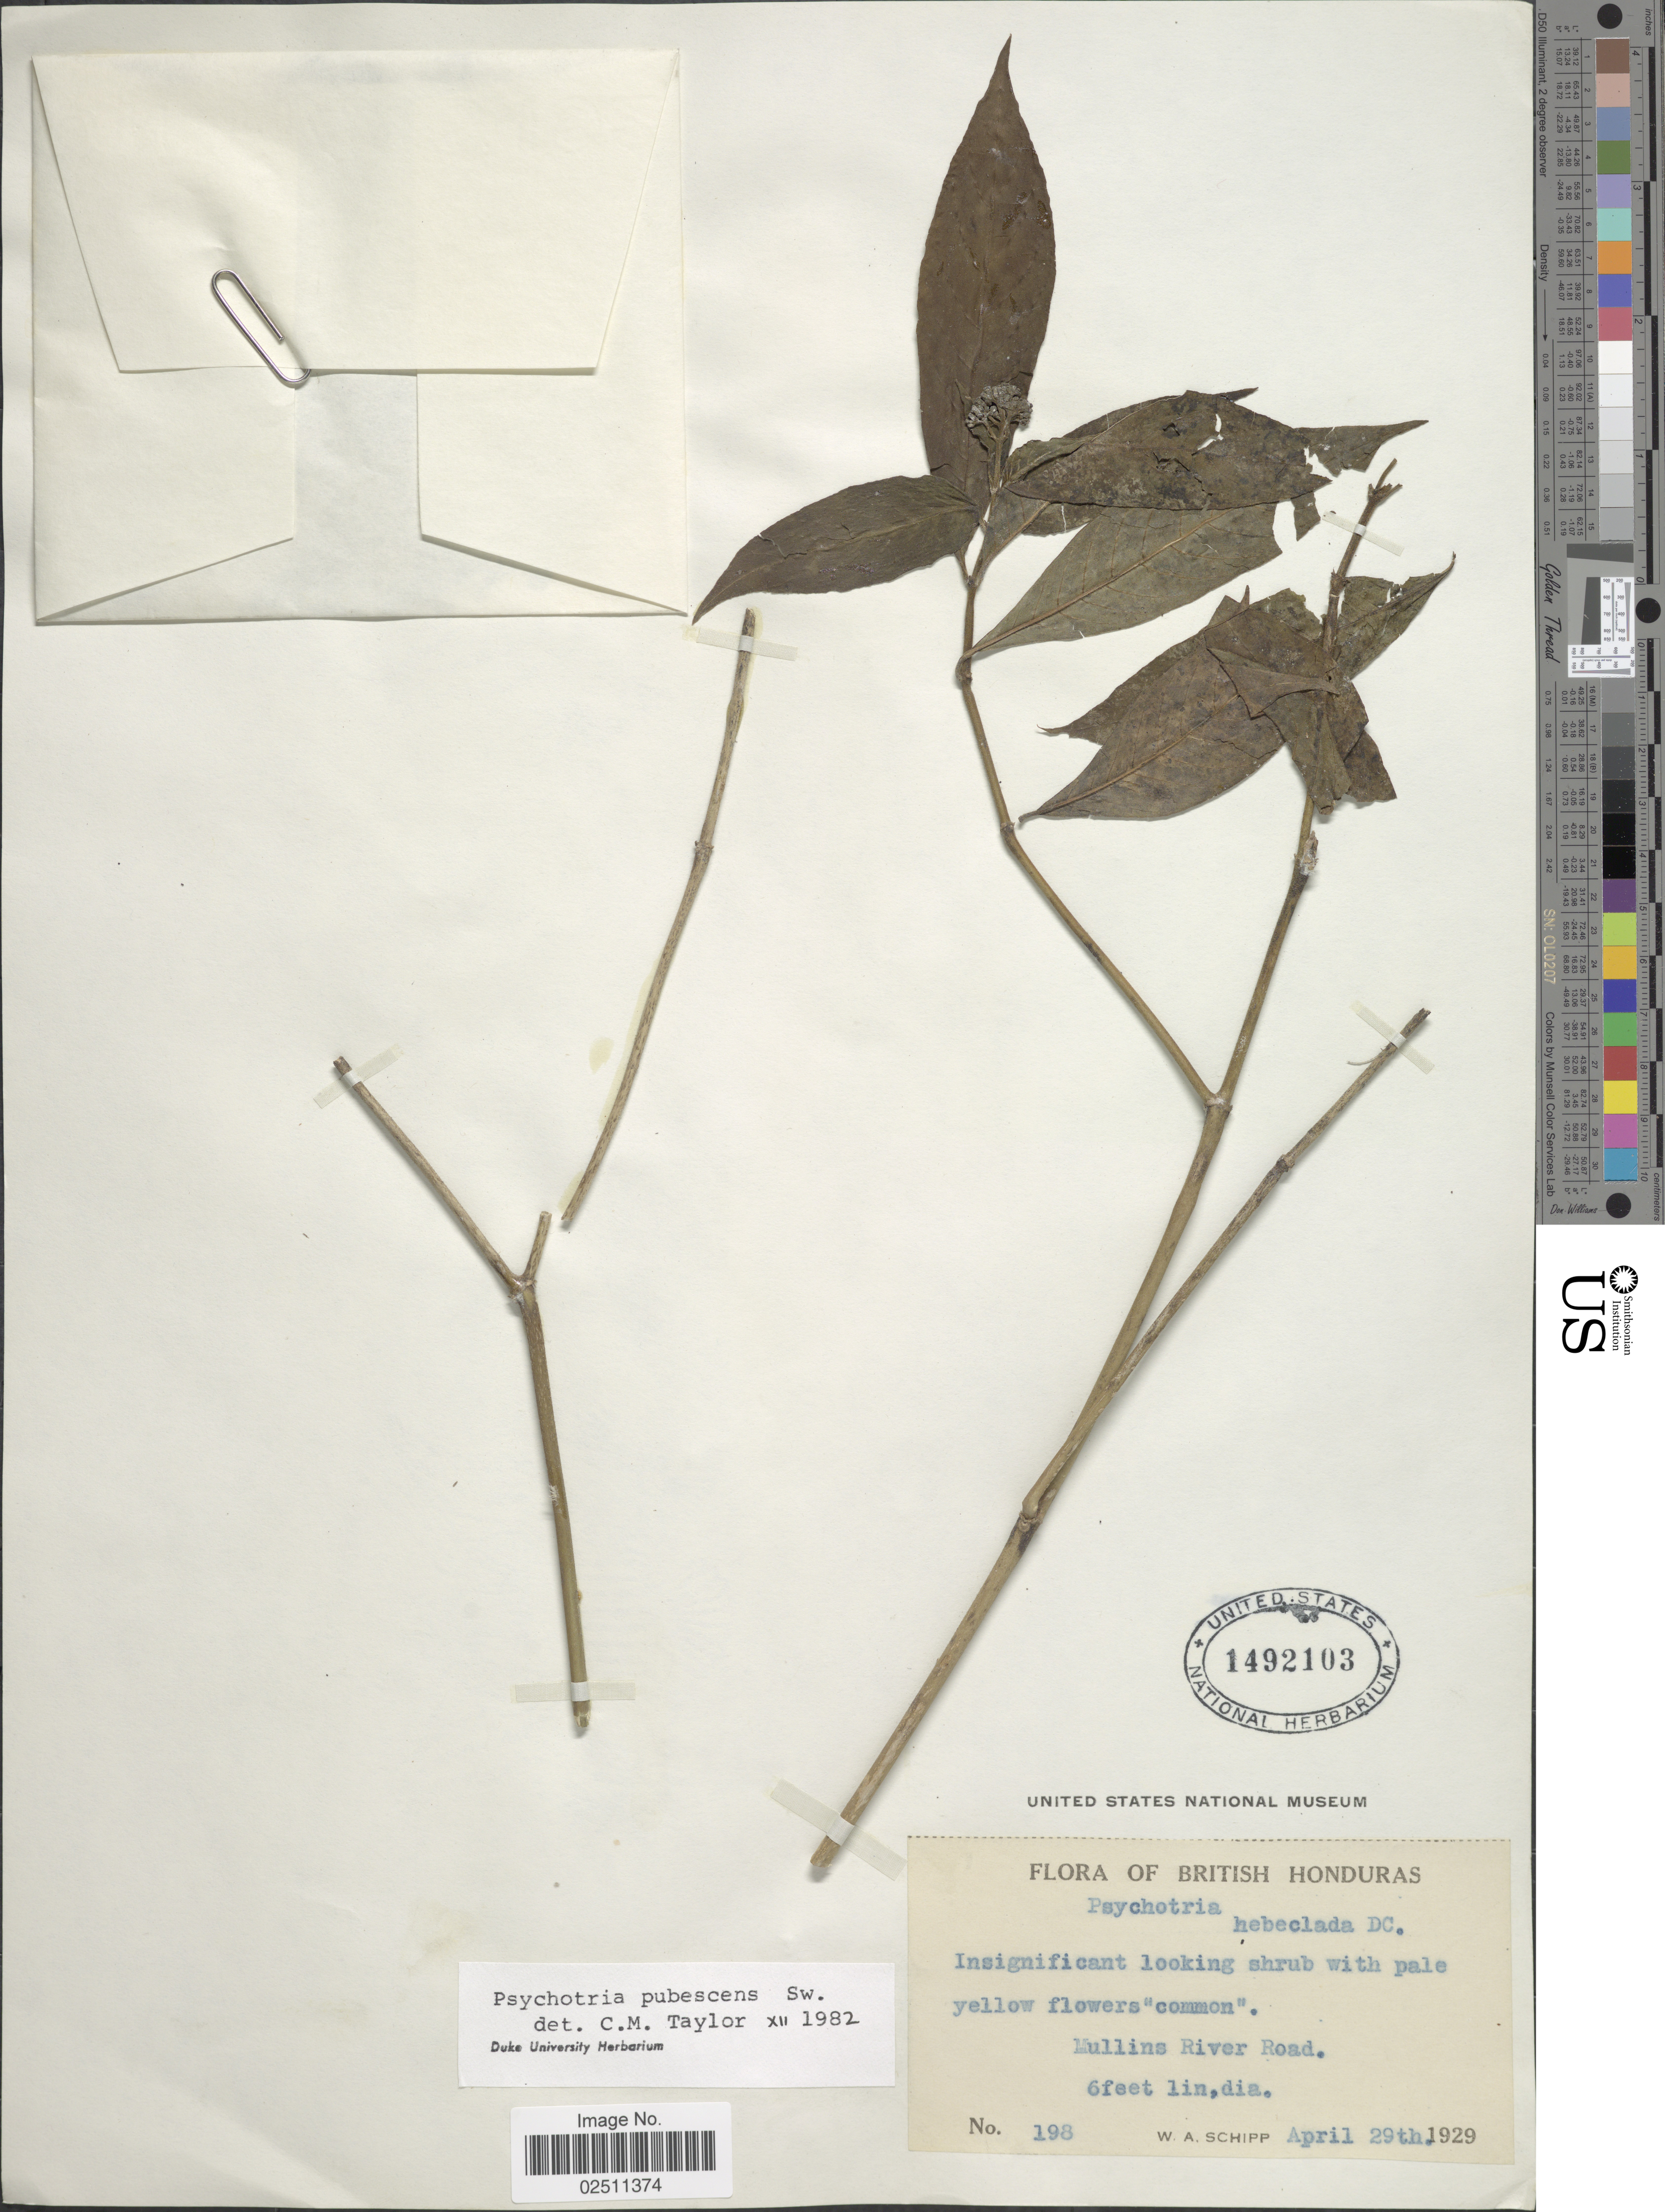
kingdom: Plantae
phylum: Tracheophyta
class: Magnoliopsida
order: Gentianales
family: Rubiaceae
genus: Psychotria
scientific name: Psychotria pubescens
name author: Sw.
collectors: W. Schipp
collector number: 198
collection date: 1929-04-29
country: Belize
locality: British Honduras. Mullins River Road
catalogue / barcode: US 1492103